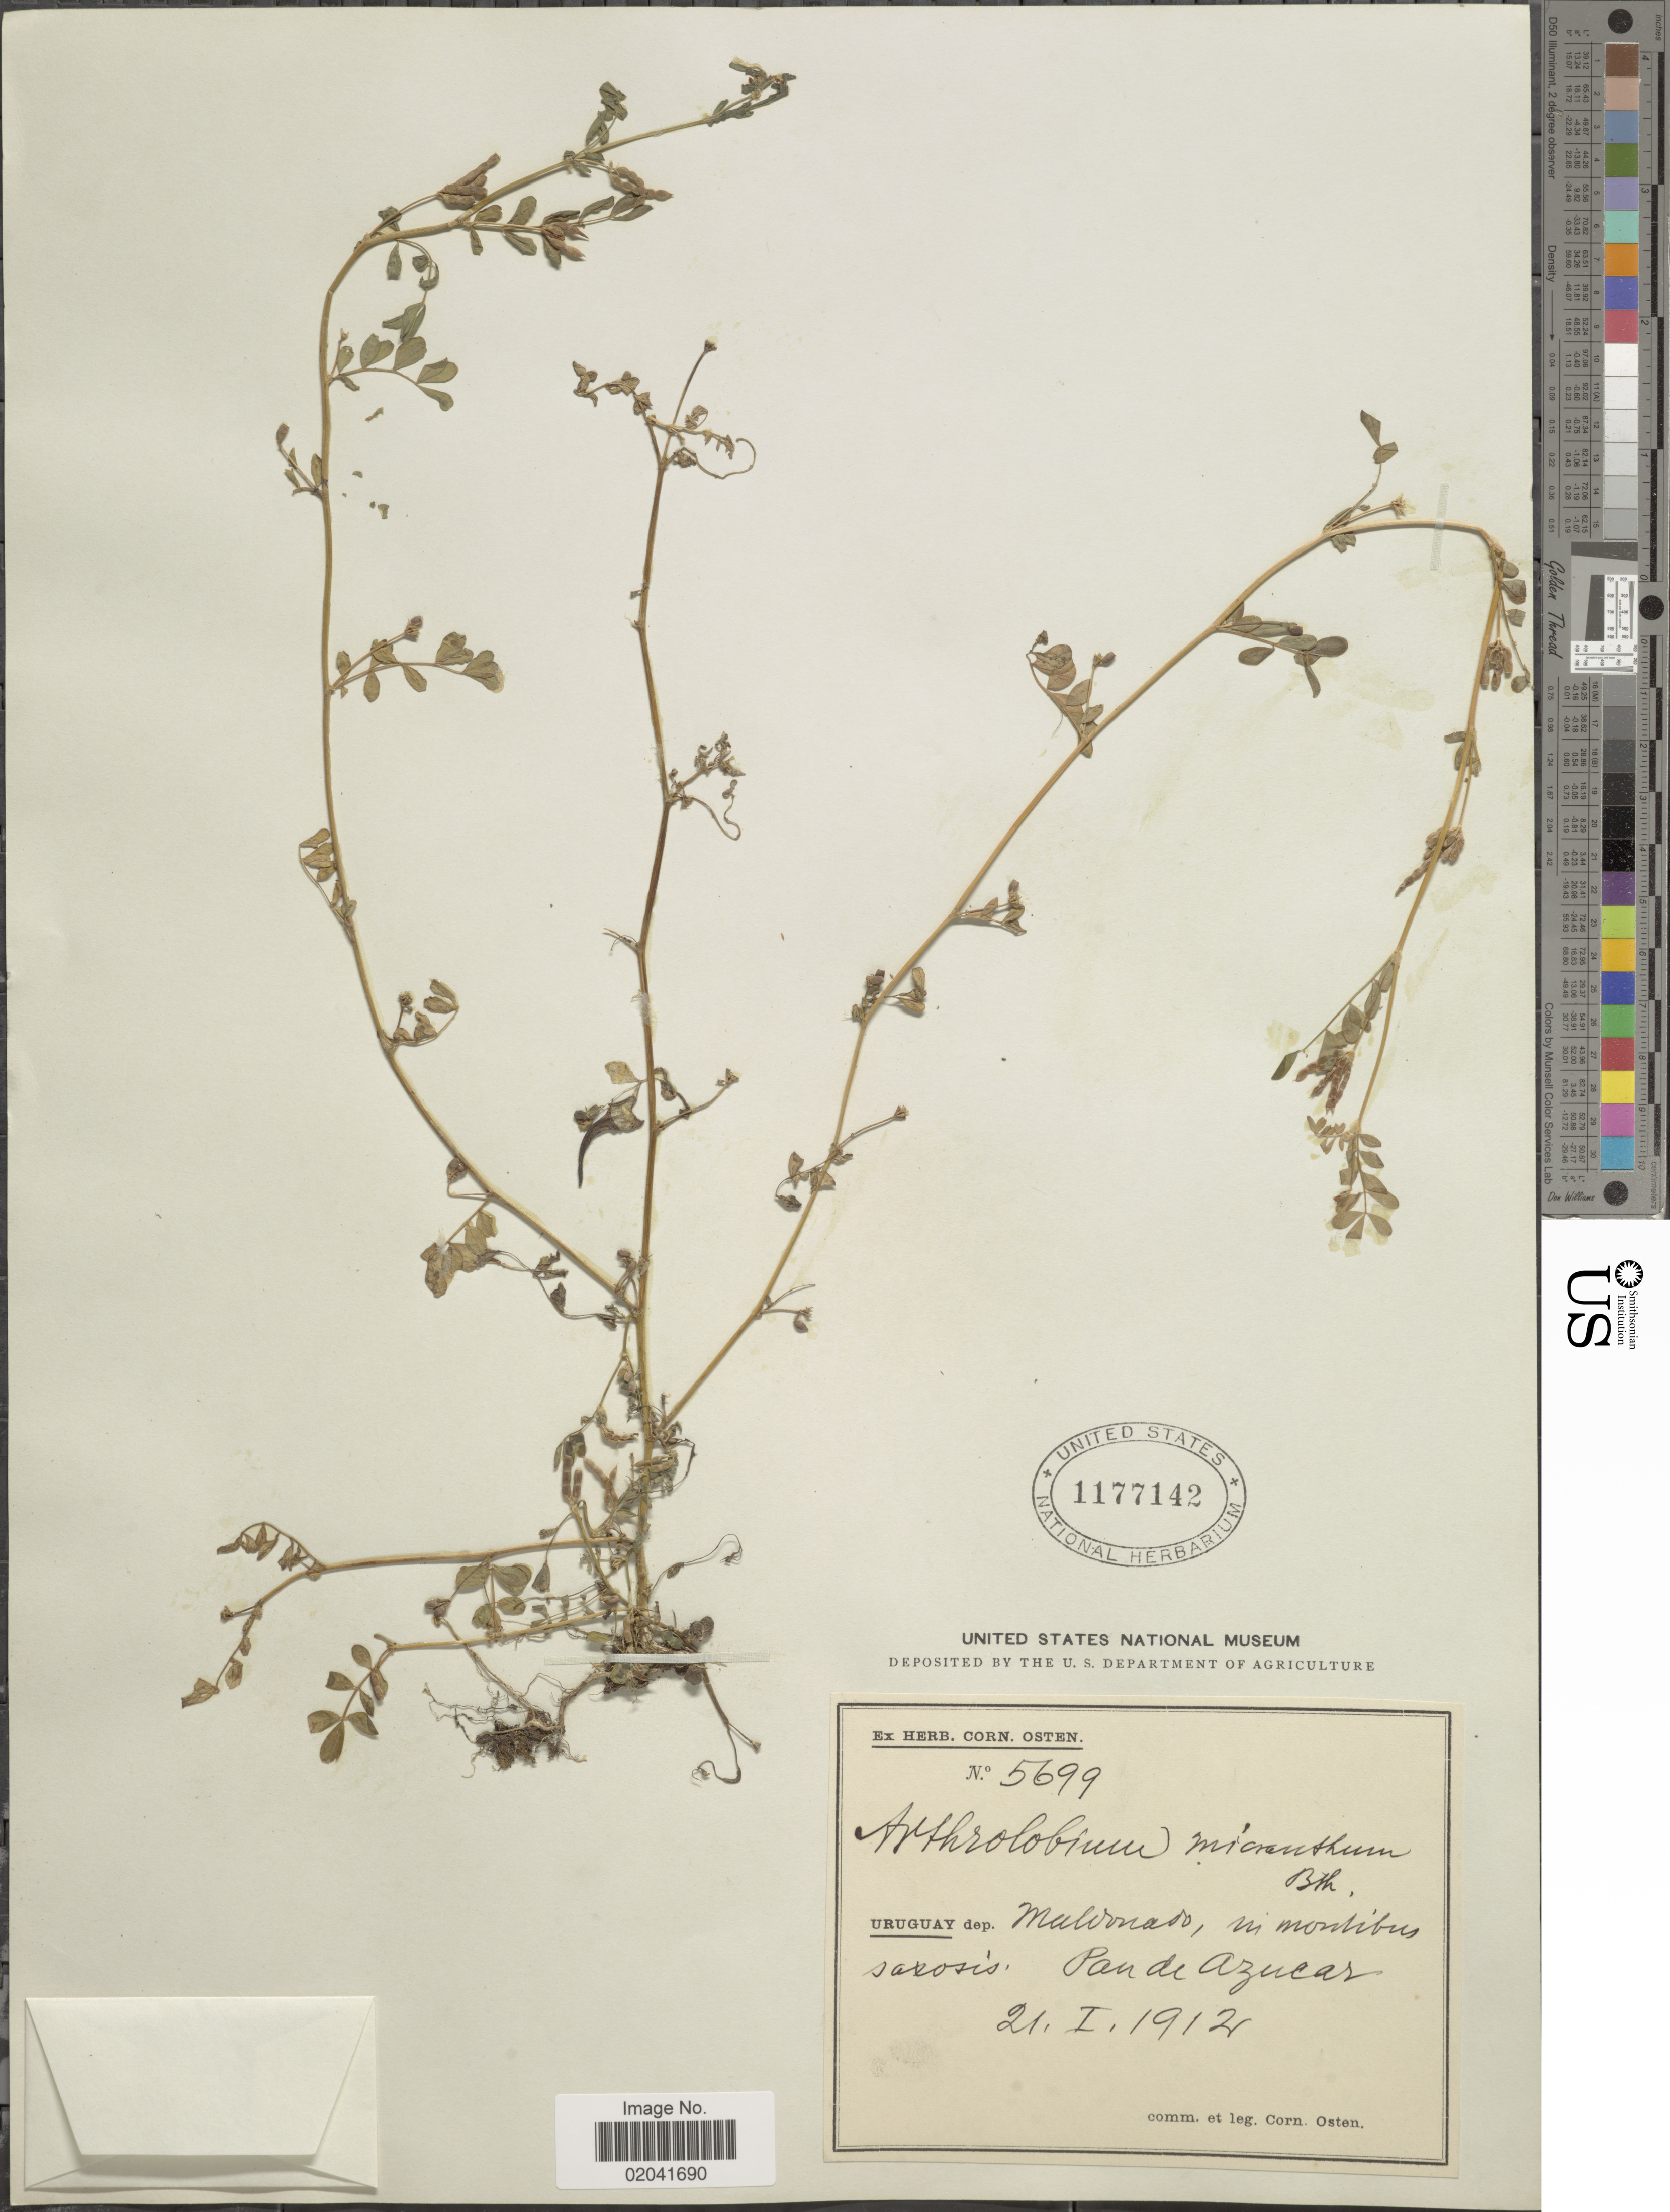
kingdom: Plantae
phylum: Tracheophyta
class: Magnoliopsida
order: Fabales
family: Fabaceae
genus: Ornithopus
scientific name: Ornithopus micranthus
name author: (Benth.) Arechav.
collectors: C. Osten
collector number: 5699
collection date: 1912-01-21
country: Uruguay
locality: Uruguay, dep. Maldonado, Montibus saxosis, Pan de Azucar.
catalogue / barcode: US 1177142